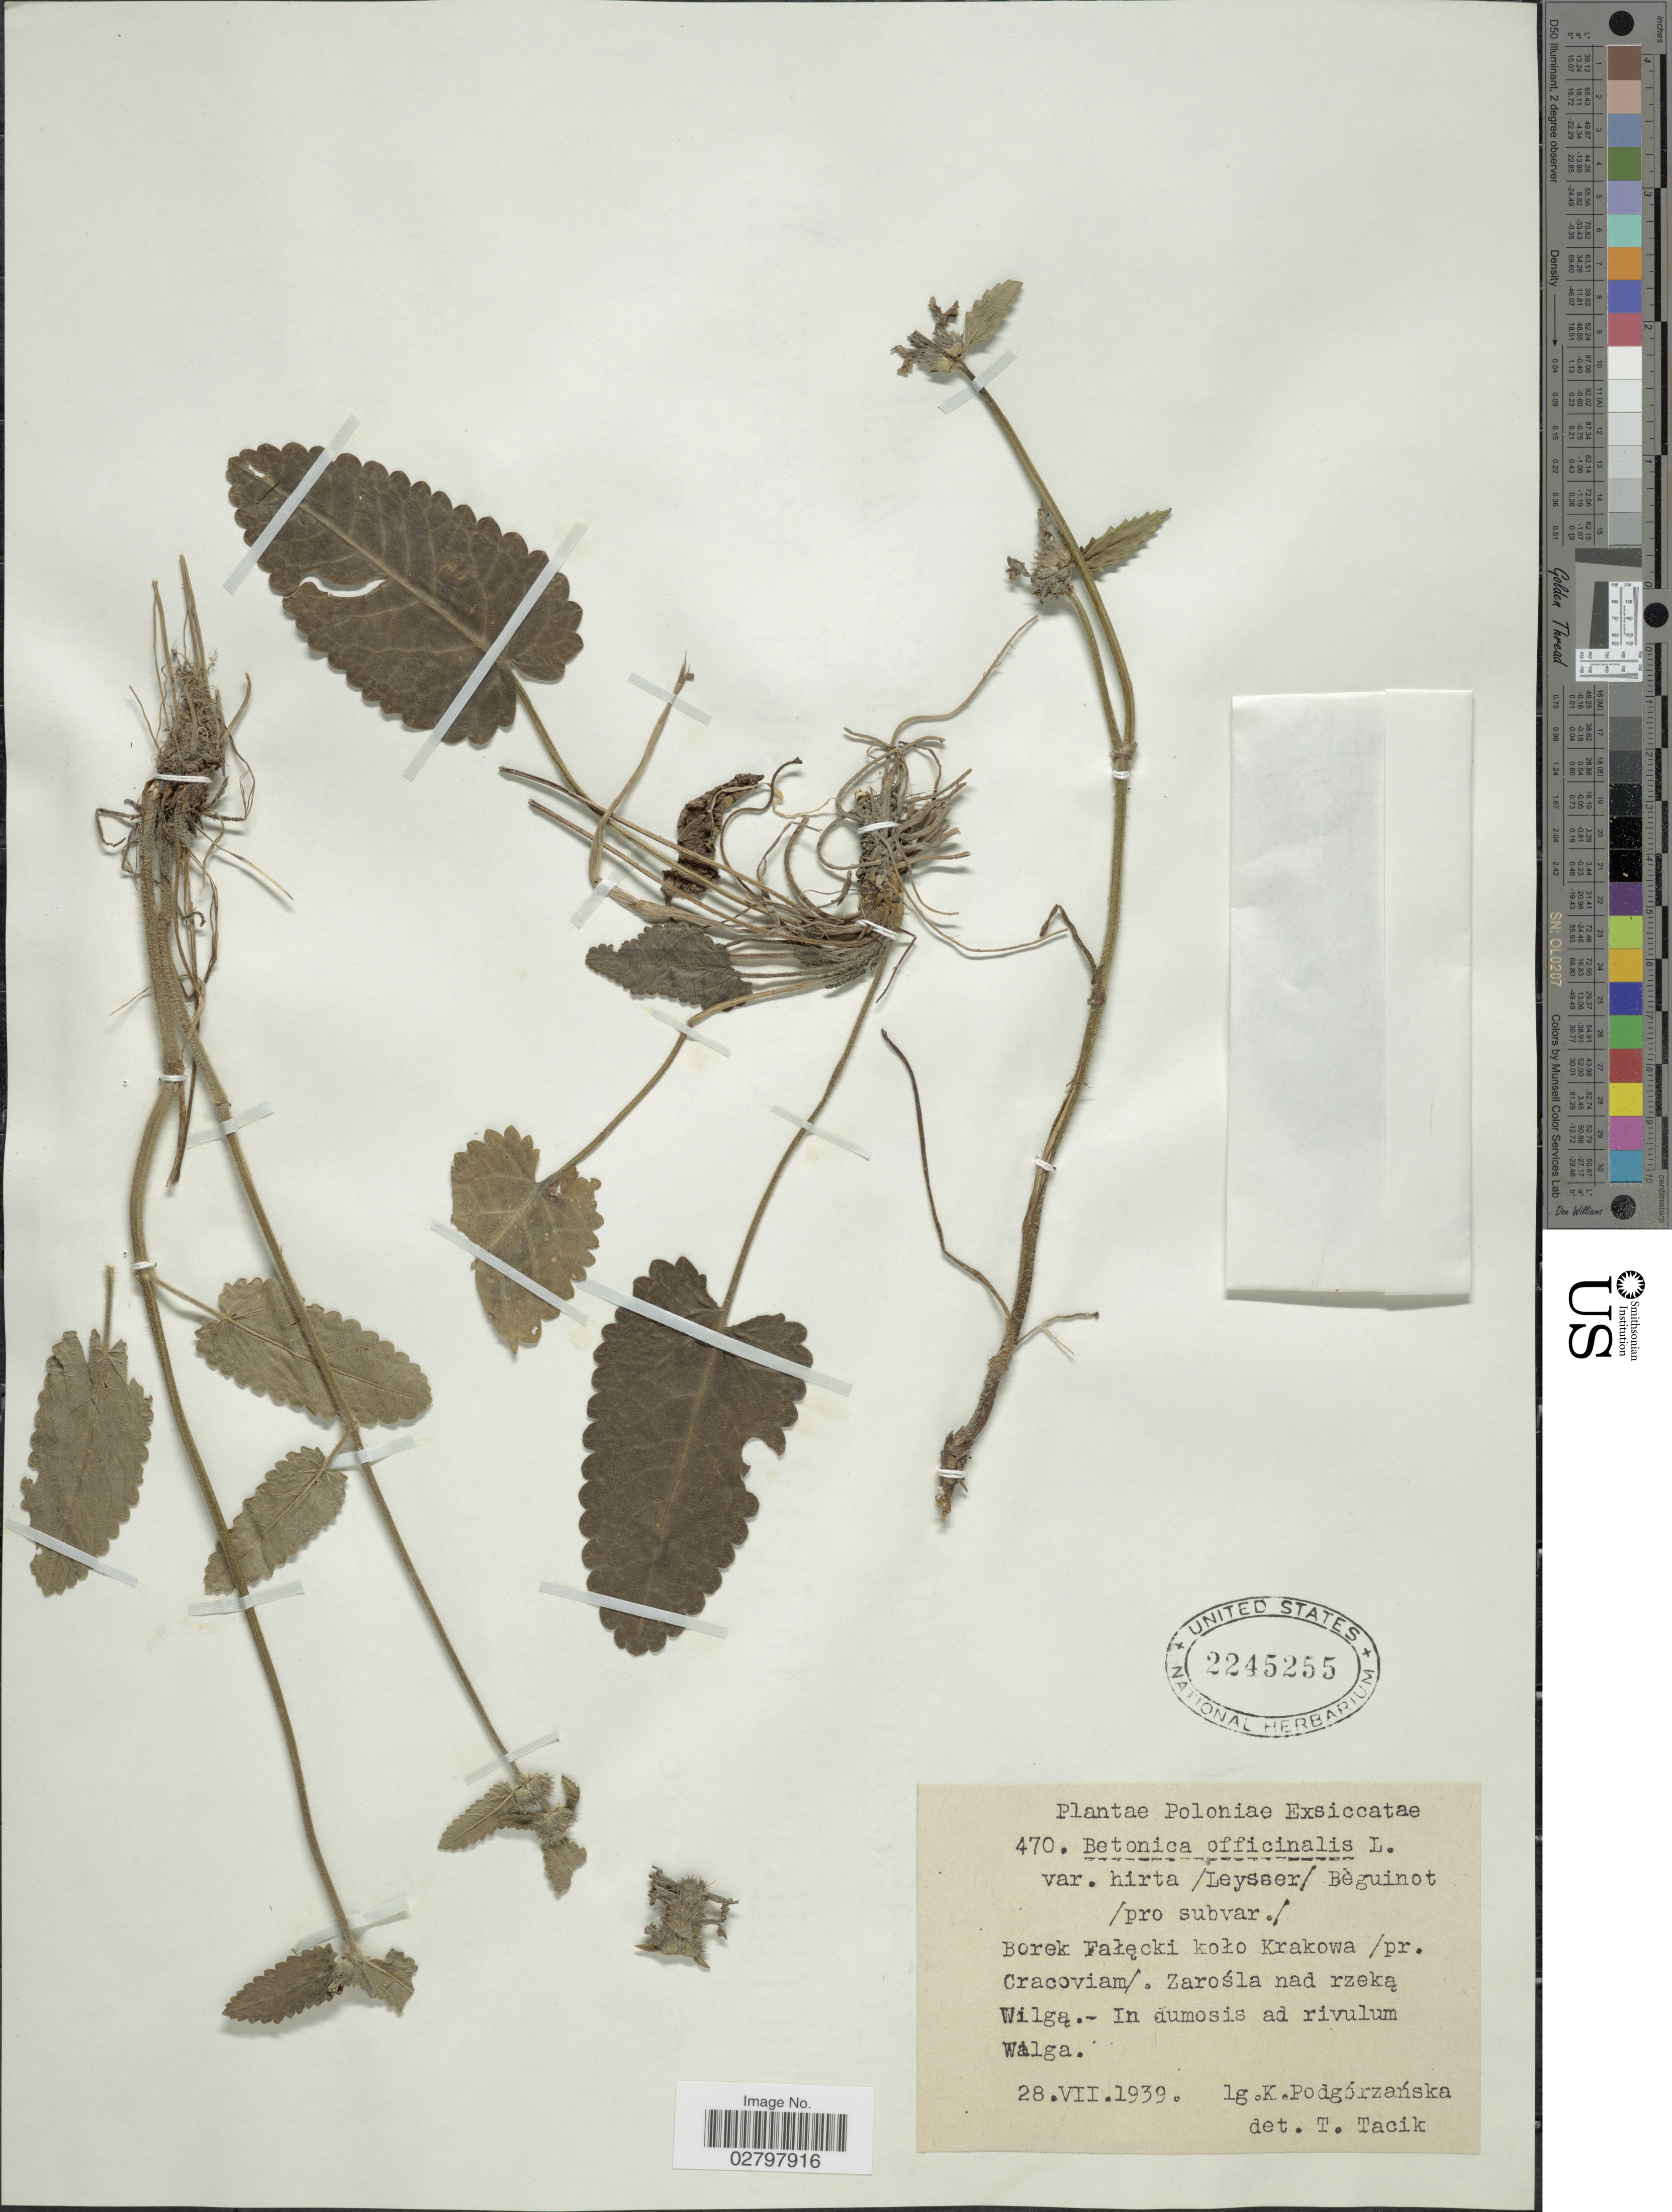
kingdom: Plantae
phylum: Tracheophyta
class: Magnoliopsida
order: Lamiales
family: Lamiaceae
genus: Stachys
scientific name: Stachys officinalis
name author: (L.) Trevis.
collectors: K. Podgórzanska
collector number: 470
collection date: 1939-07-28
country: Poland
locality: Borek Falecki kolo Krakowa/pr. Cracoviam/. Zarosla nad rzeka, Wilga. - In dumosis ad rivulum Wilga.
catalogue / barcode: US 2245255